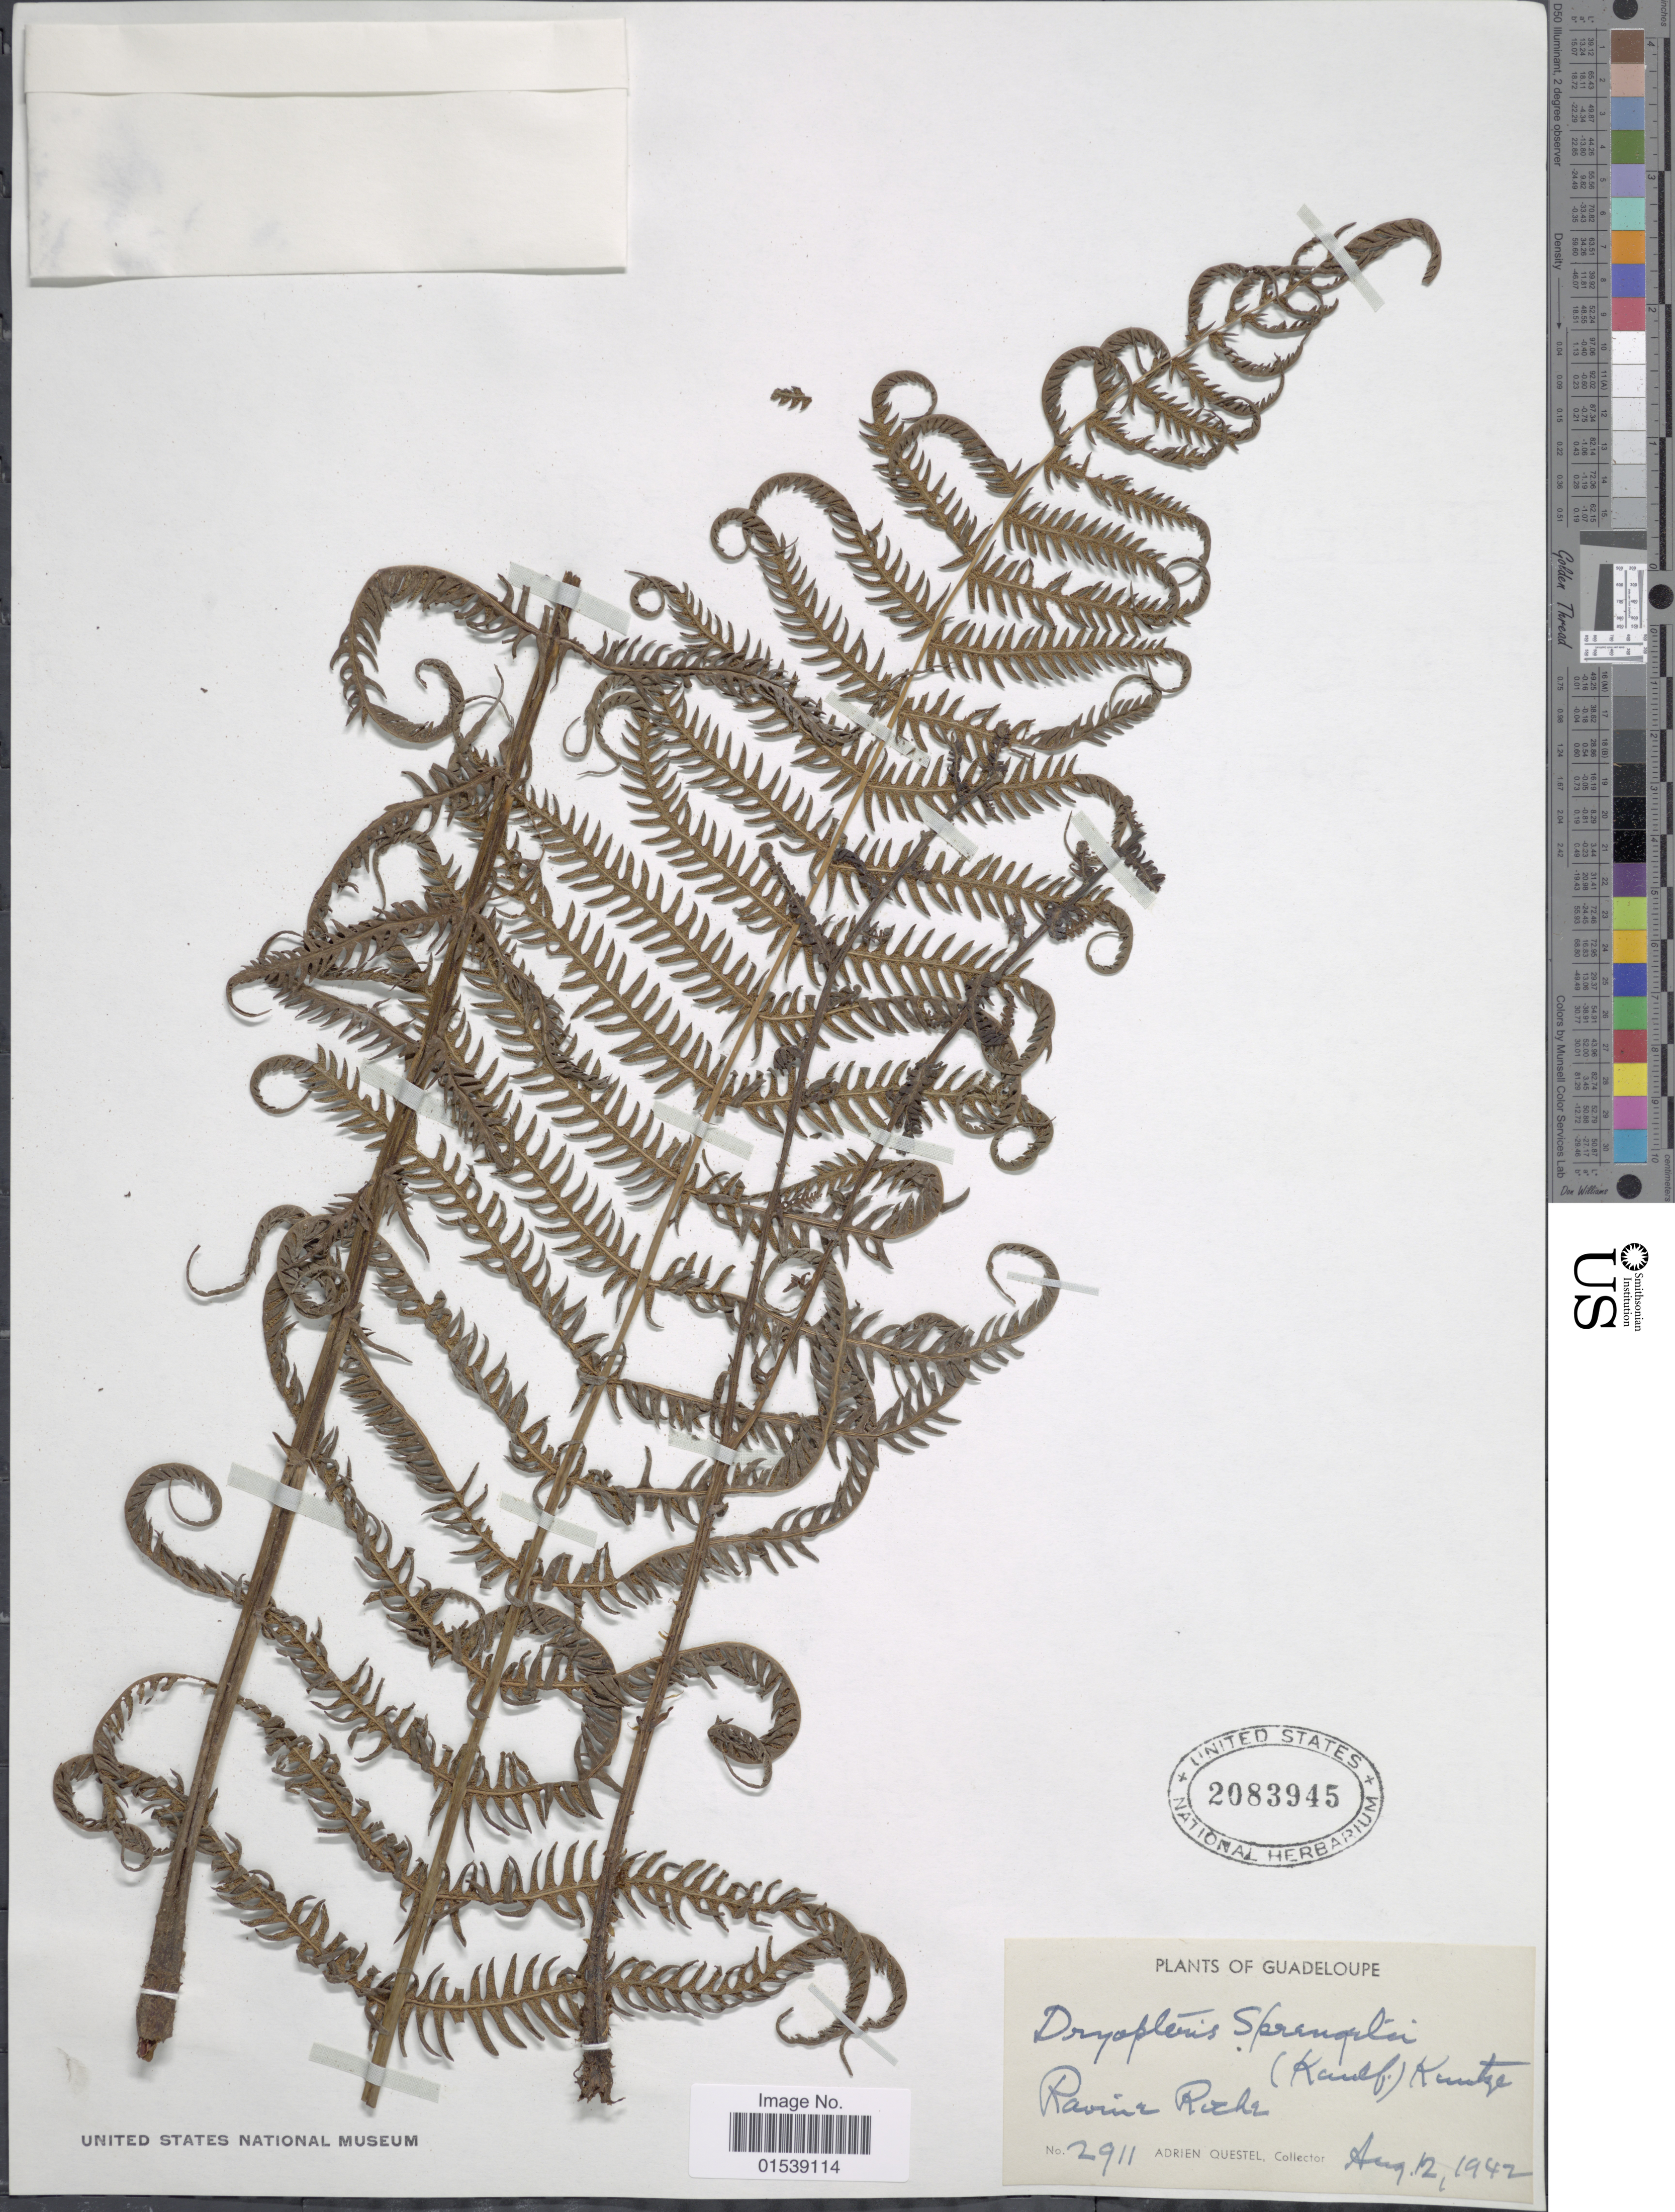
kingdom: Plantae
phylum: Tracheophyta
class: Polypodiopsida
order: Polypodiales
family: Thelypteridaceae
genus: Amauropelta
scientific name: Amauropelta balbisii (Spreng.) comb. nov., ined. 2015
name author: (Spreng.)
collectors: A. Questel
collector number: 2911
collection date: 1942-08-12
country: Guadeloupe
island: Leeward Is.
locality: Ravine Roches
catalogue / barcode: US 2083945